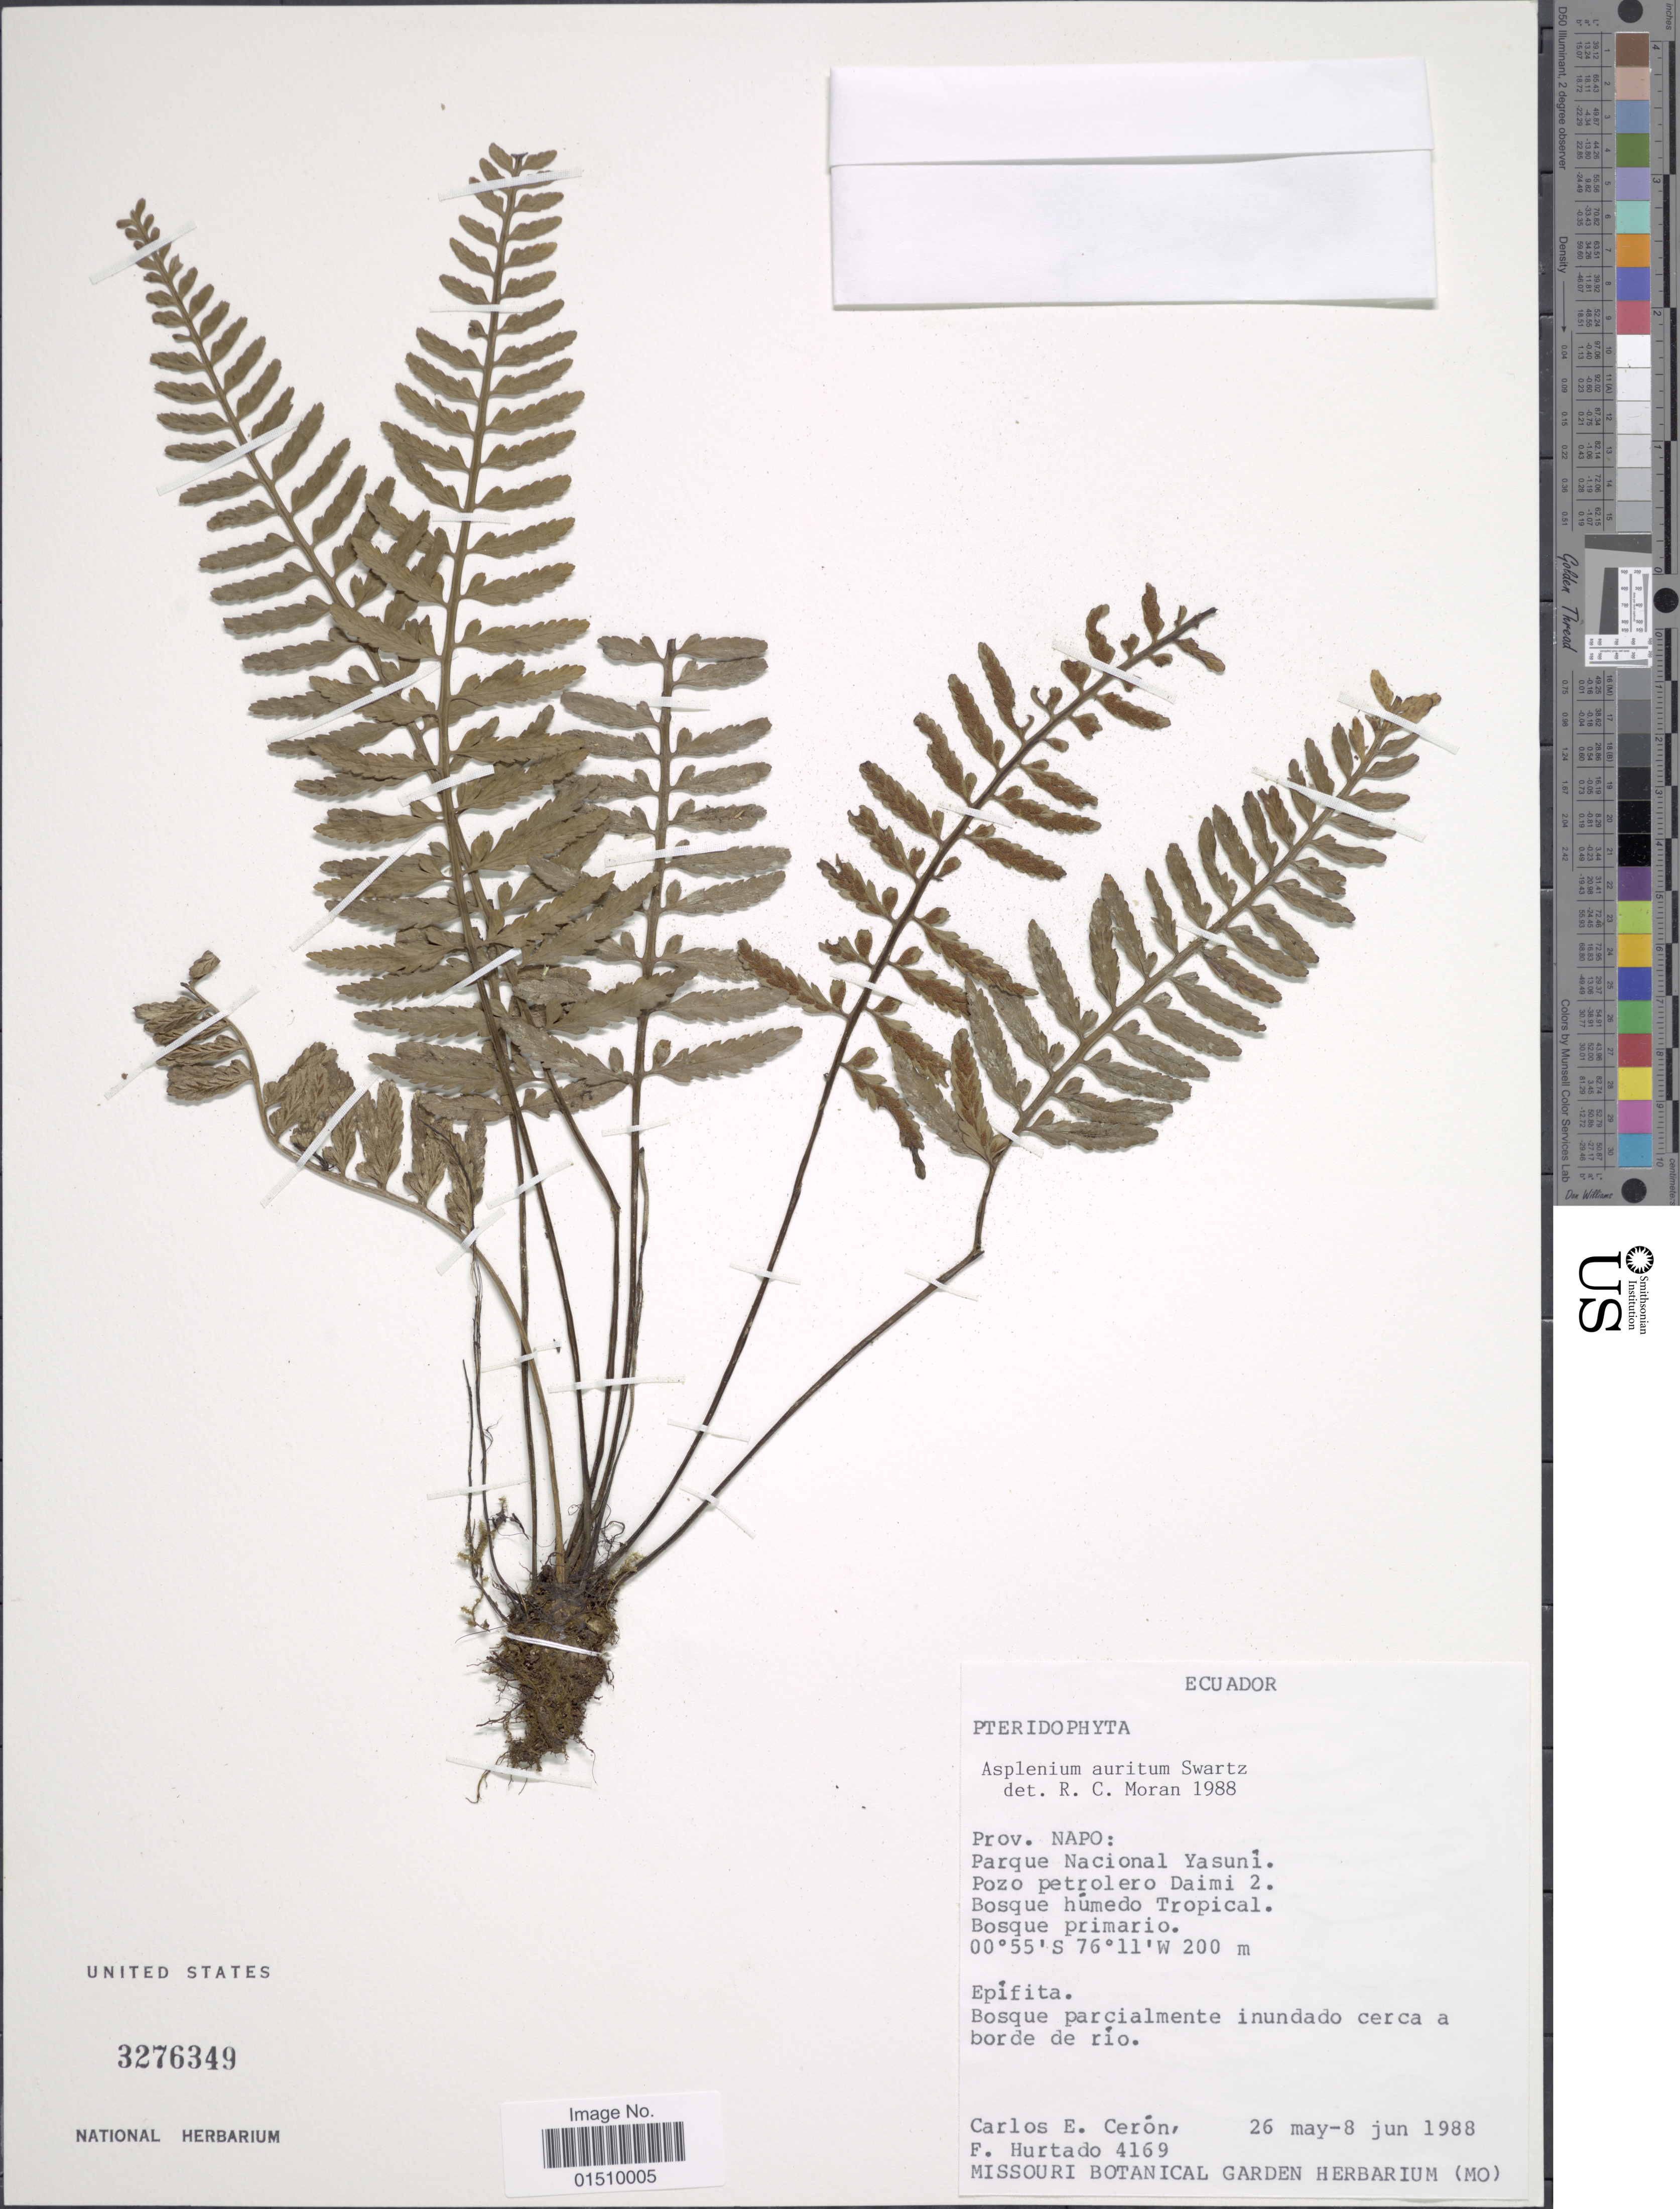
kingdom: Plantae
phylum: Tracheophyta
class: Polypodiopsida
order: Polypodiales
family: Aspleniaceae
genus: Asplenium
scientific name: Asplenium auritum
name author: Sw.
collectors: C. E. Cerón M. & F. Hurtado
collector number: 4169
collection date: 1988-05-26/1988-06-08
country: Ecuador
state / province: Napo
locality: Ecuador, Parque Nacional Yasuni, Pozo petrolero Daimi 2. Bosque hemudo Tropical.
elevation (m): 200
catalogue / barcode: US 3276349